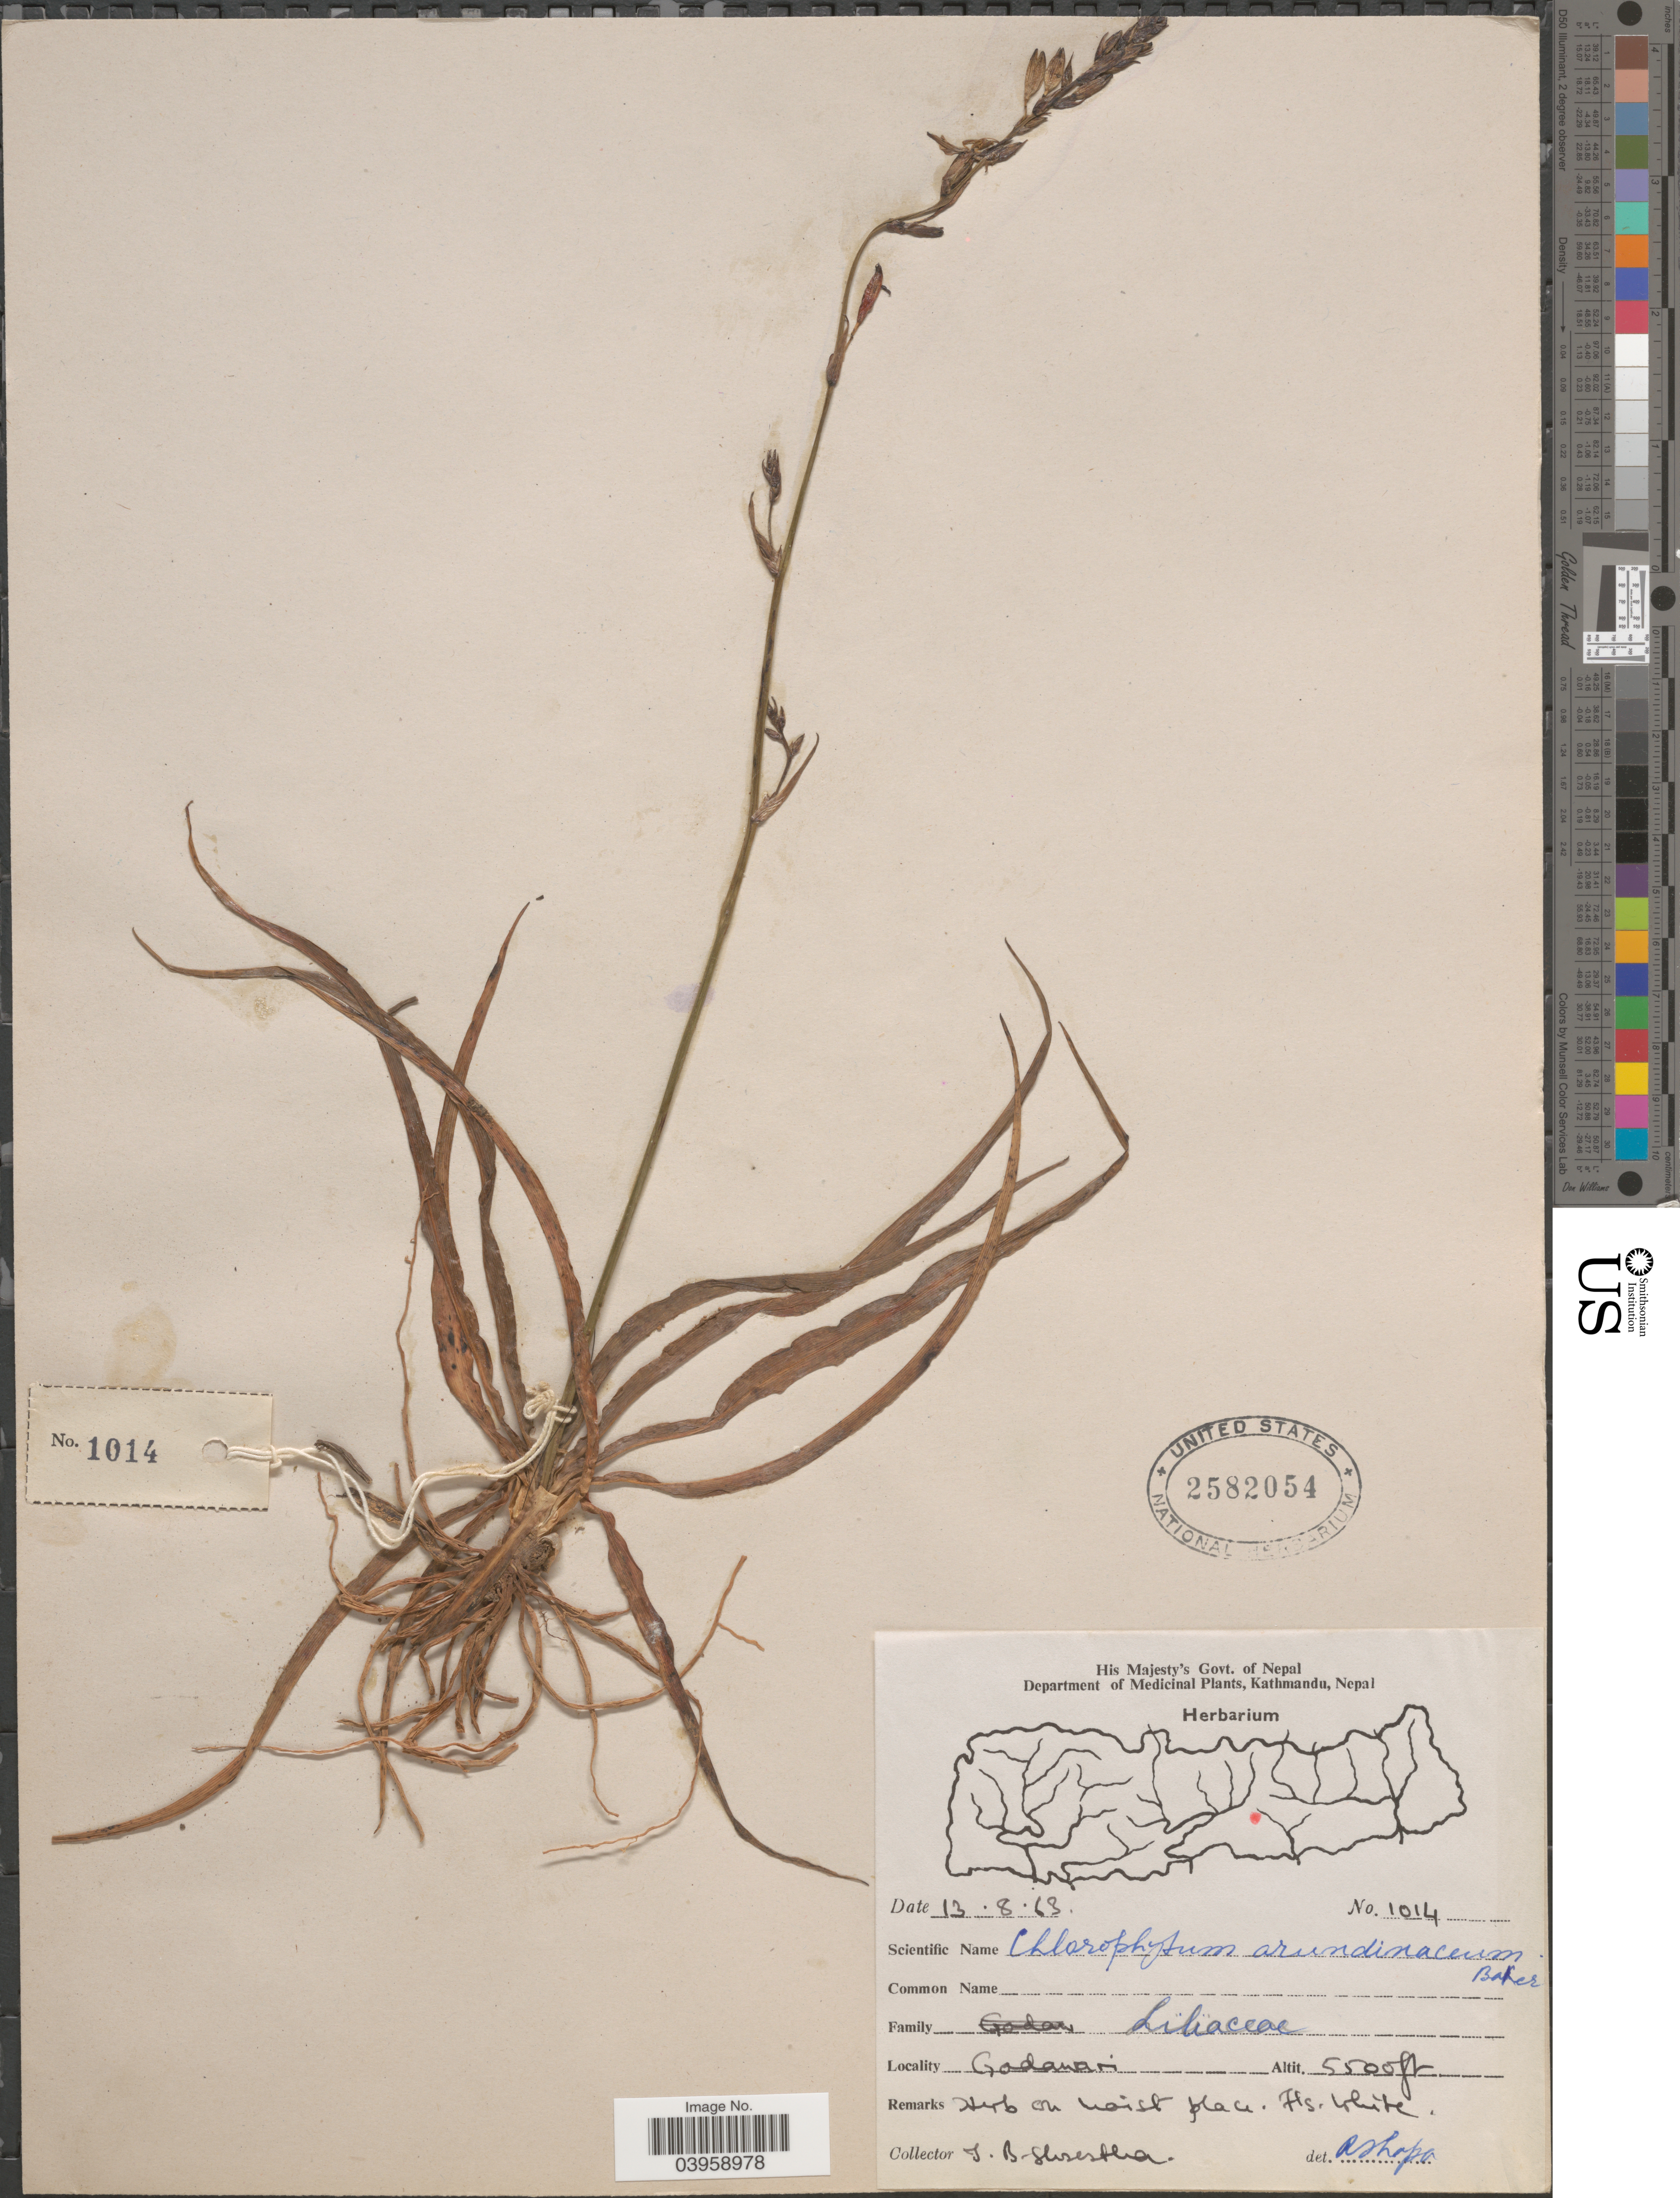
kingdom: Plantae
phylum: Tracheophyta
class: Liliopsida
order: Asparagales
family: Asparagaceae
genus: Chlorophytum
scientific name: Chlorophytum arundinaceum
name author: Baker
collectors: T. B. Shrestha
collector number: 1014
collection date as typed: Transcribed d/m/y: 13/8/63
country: Nepal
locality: Godawari.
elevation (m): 1676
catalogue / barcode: US 2582054